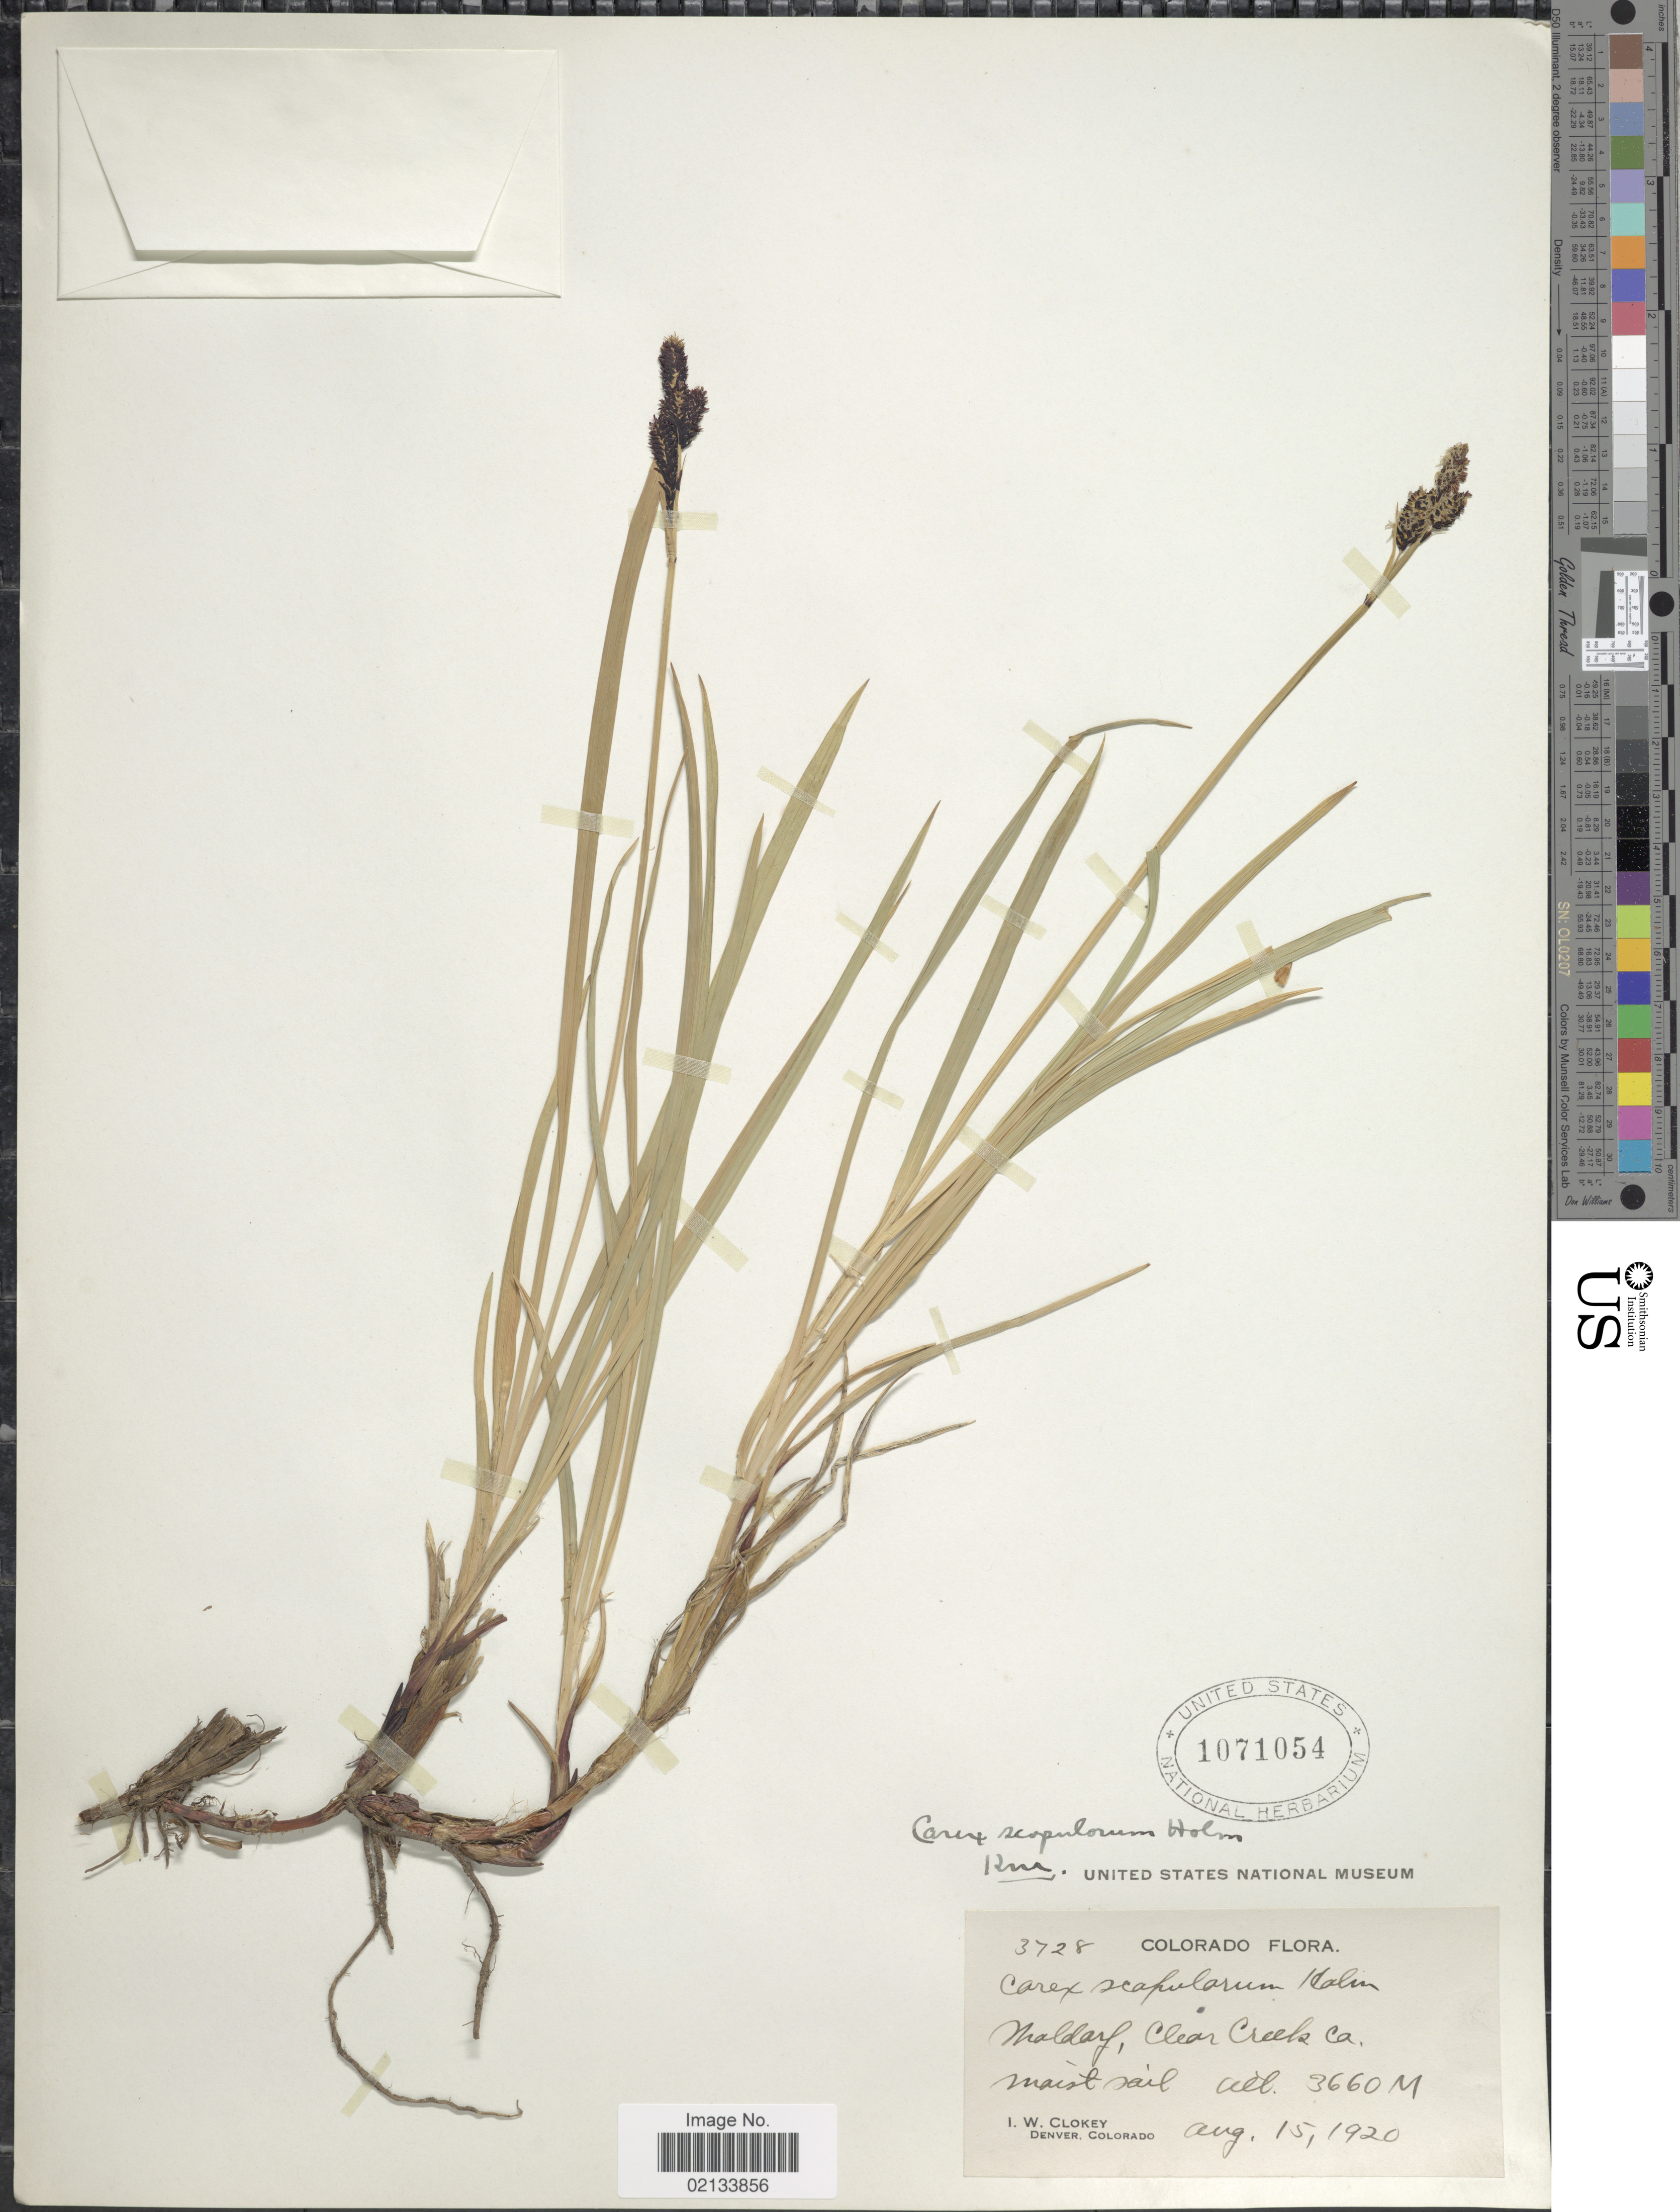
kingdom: Plantae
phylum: Tracheophyta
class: Liliopsida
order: Poales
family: Cyperaceae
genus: Carex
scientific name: Carex scopulorum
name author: Holm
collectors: I. W. Clokey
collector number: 3728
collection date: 1920-08-15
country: United States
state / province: Colorado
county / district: Clear Creek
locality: Waldorf, Clear Creek co. moist soil.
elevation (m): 3660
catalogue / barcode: US 1071054